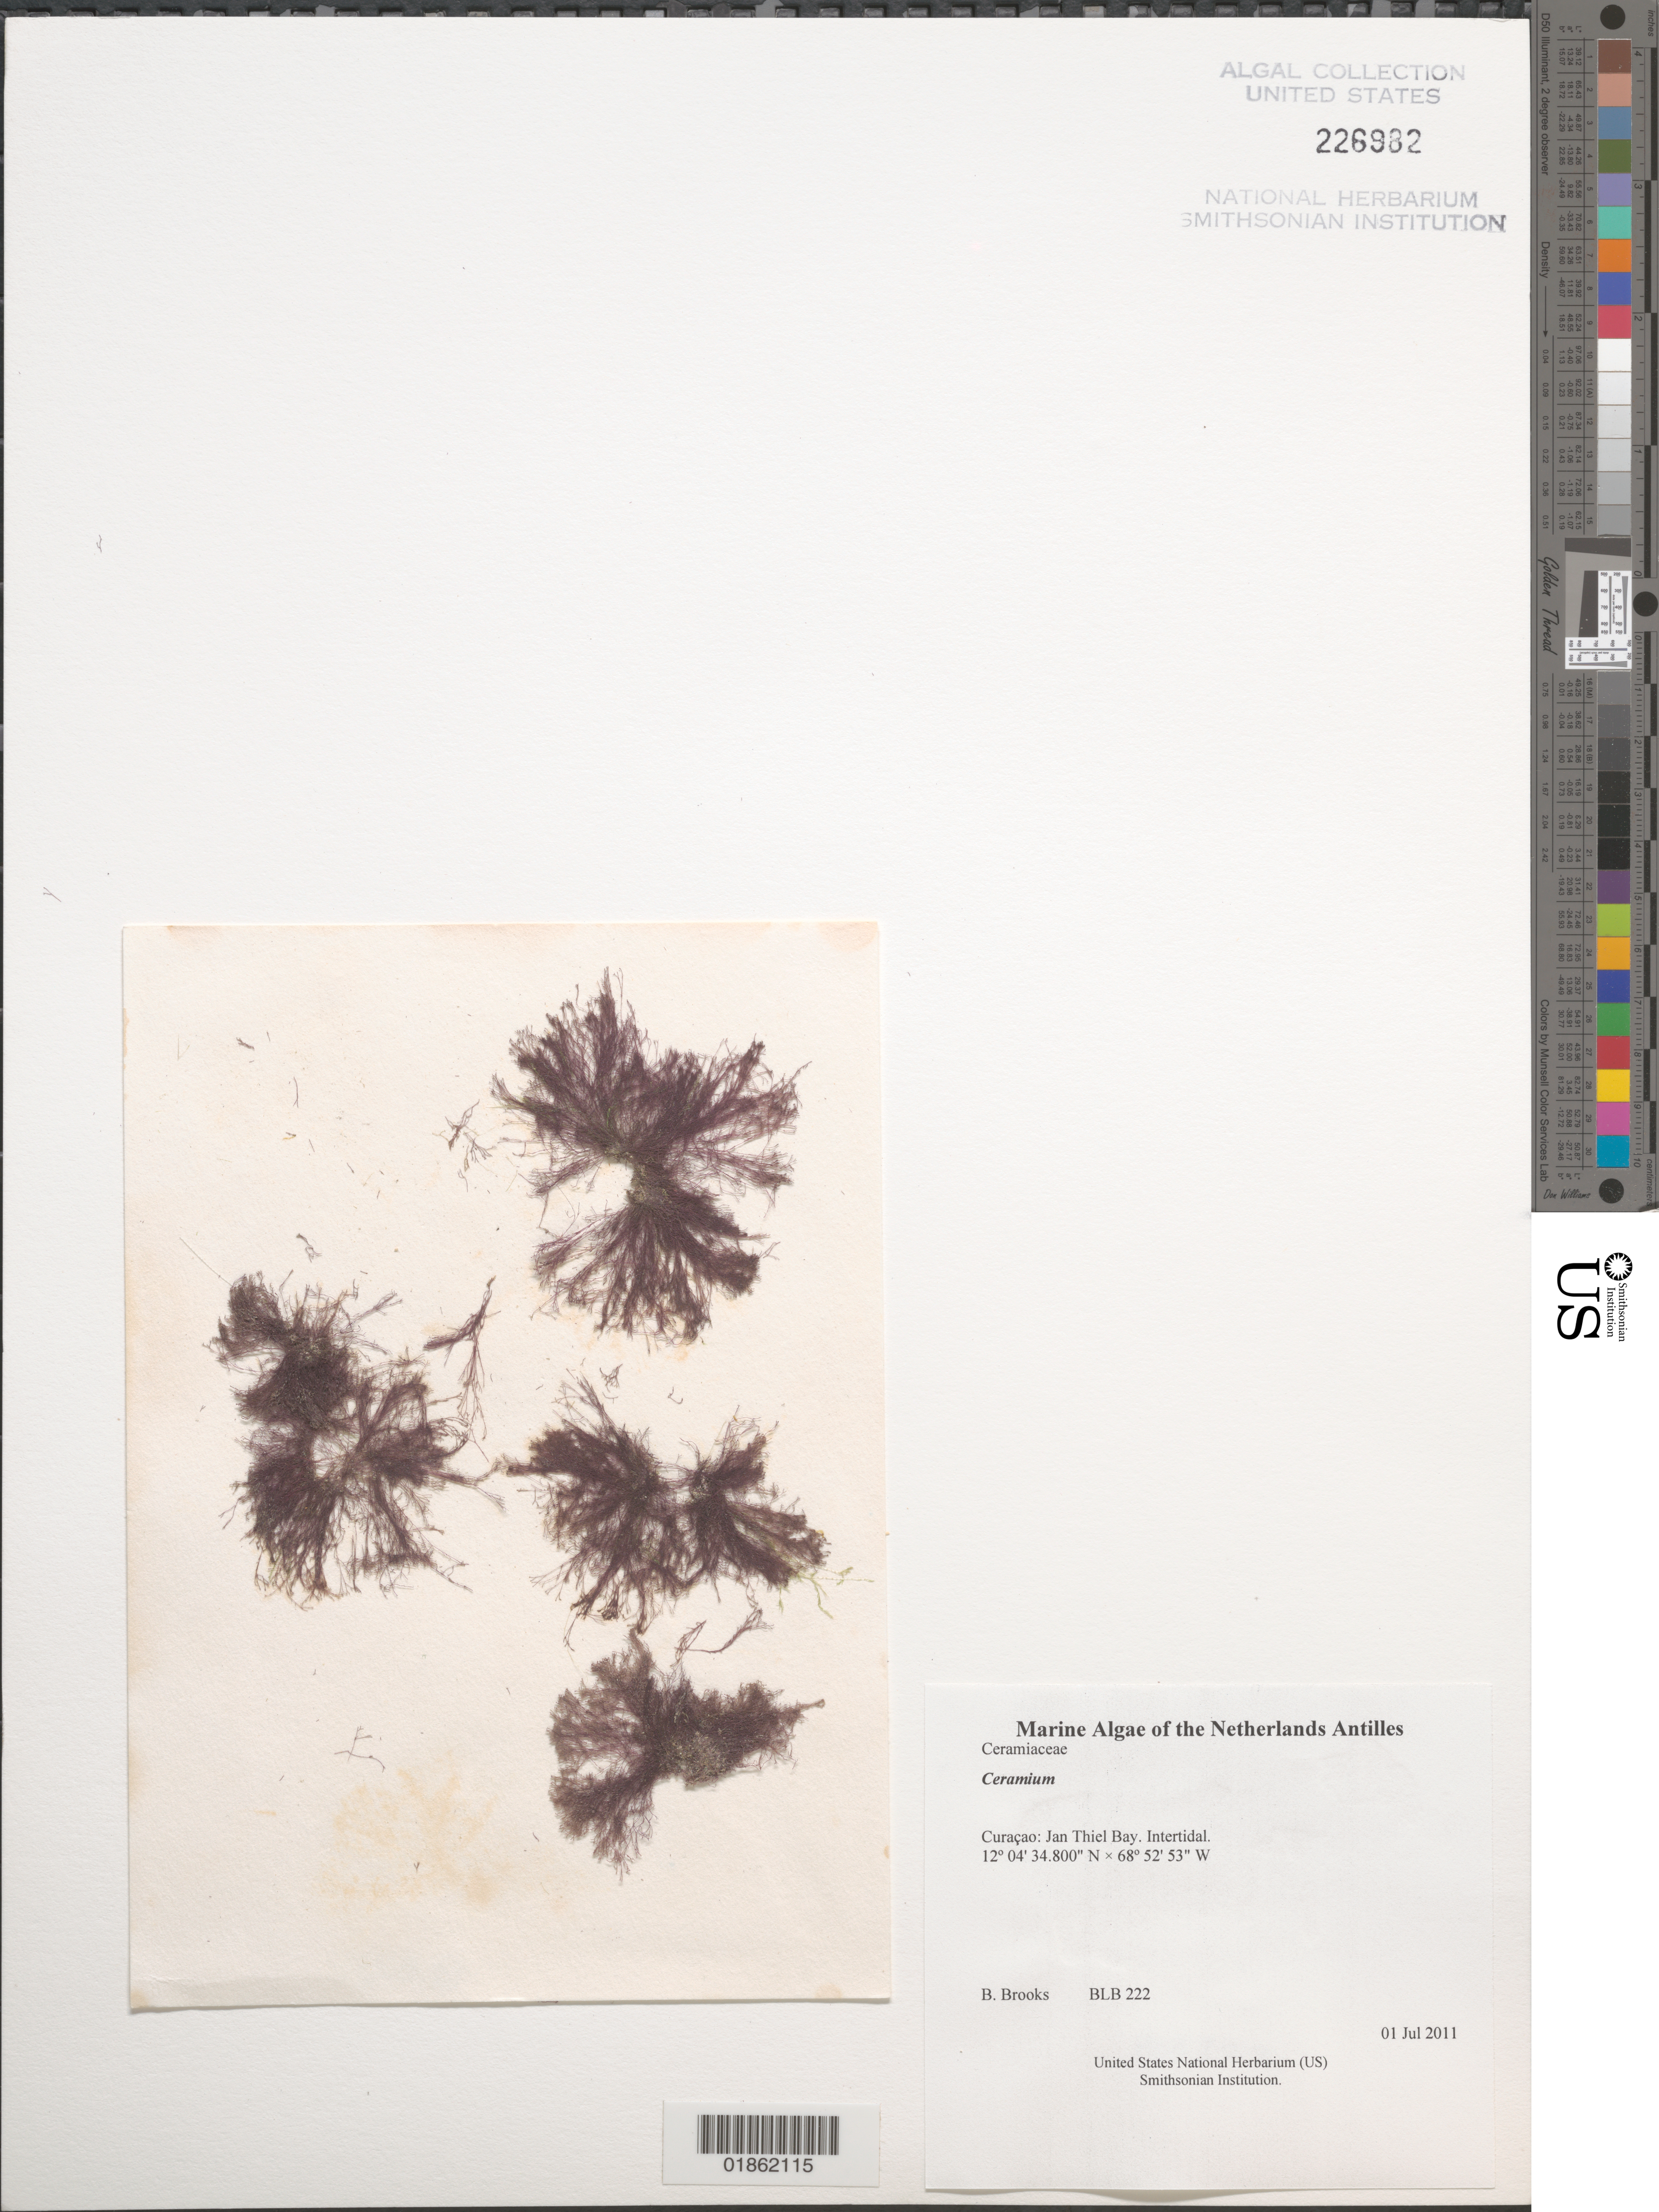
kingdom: Plantae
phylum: Rhodophyta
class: Florideophyceae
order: Ceramiales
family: Ceramiaceae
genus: Ceramium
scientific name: Ceramium sp.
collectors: B. Brooks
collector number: BLB 222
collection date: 2011-07-01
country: Curaçao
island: Curaçao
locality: Jan Thiel Bay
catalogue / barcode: US 226982